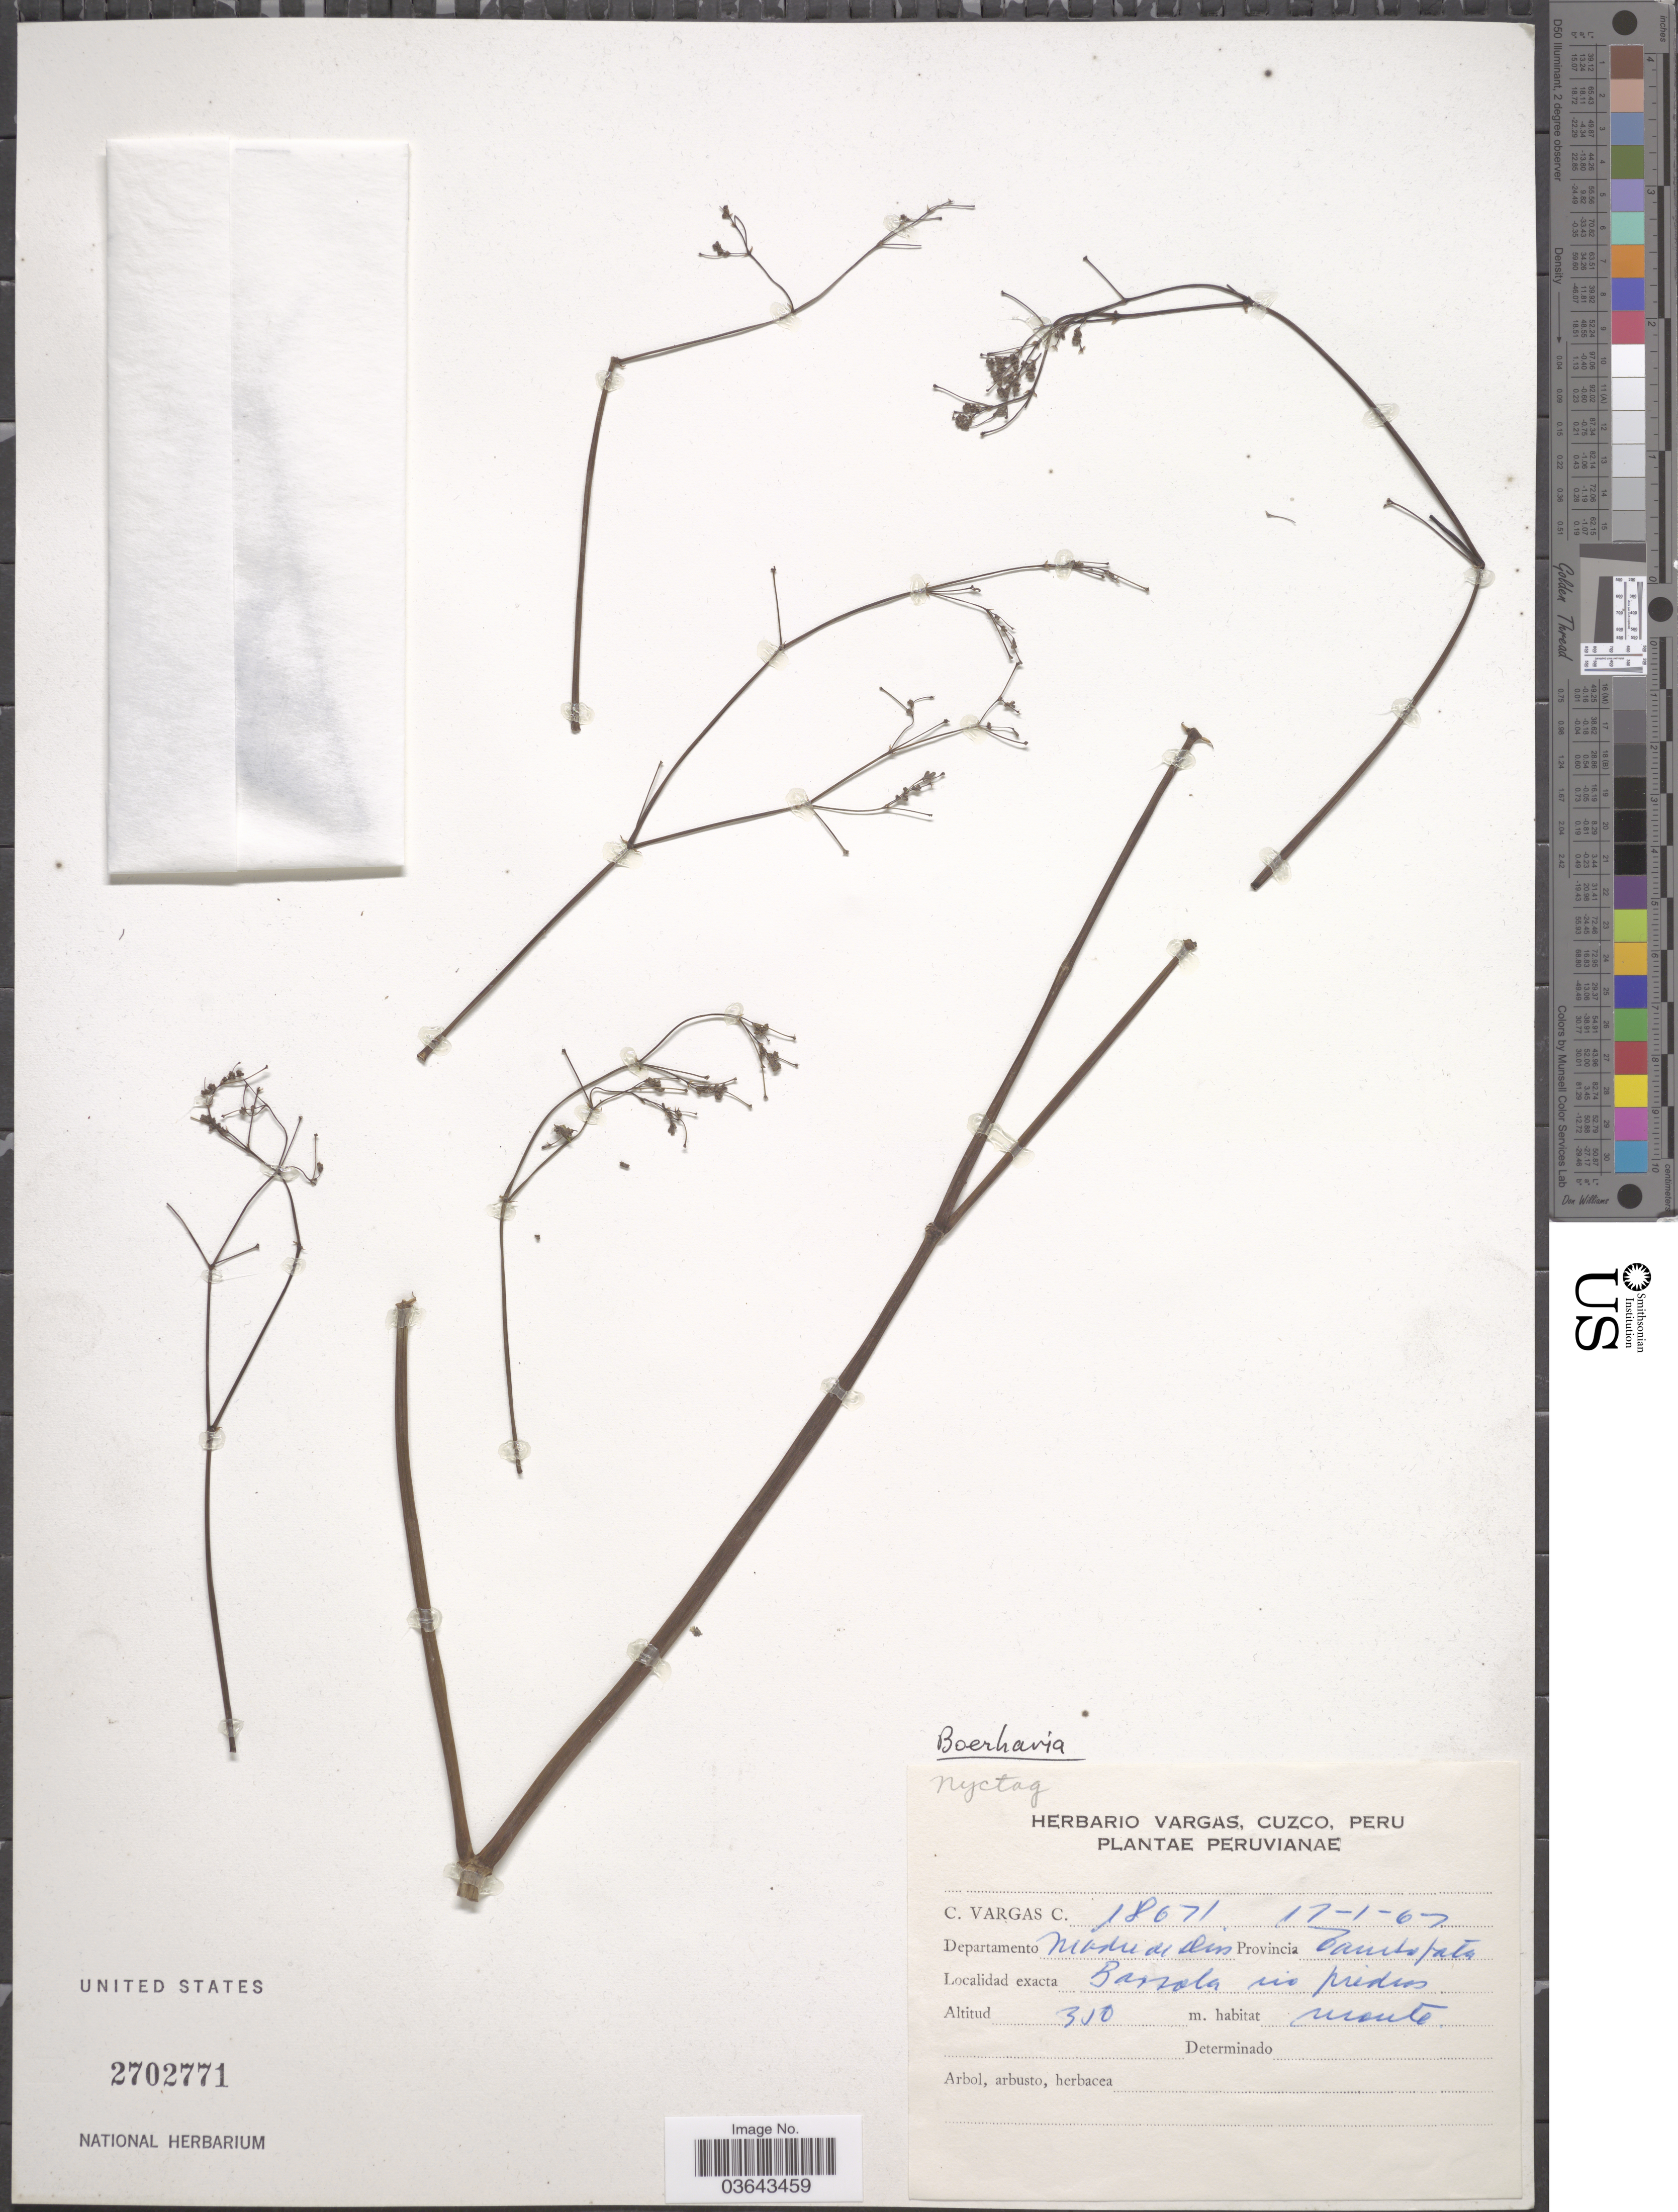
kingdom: Plantae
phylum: Tracheophyta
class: Magnoliopsida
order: Caryophyllales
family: Nyctaginaceae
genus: Boerhavia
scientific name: Boerhavia sp.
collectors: C. Vargas Calderón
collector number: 18671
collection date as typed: Transcribed d/m/y: 17/1/67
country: Peru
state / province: Madre de Dios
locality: Departamento Madre de Dios. Provincia Tambopata. Barsala [interpreted] Rio Piedras.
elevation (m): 350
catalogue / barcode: US 2702771